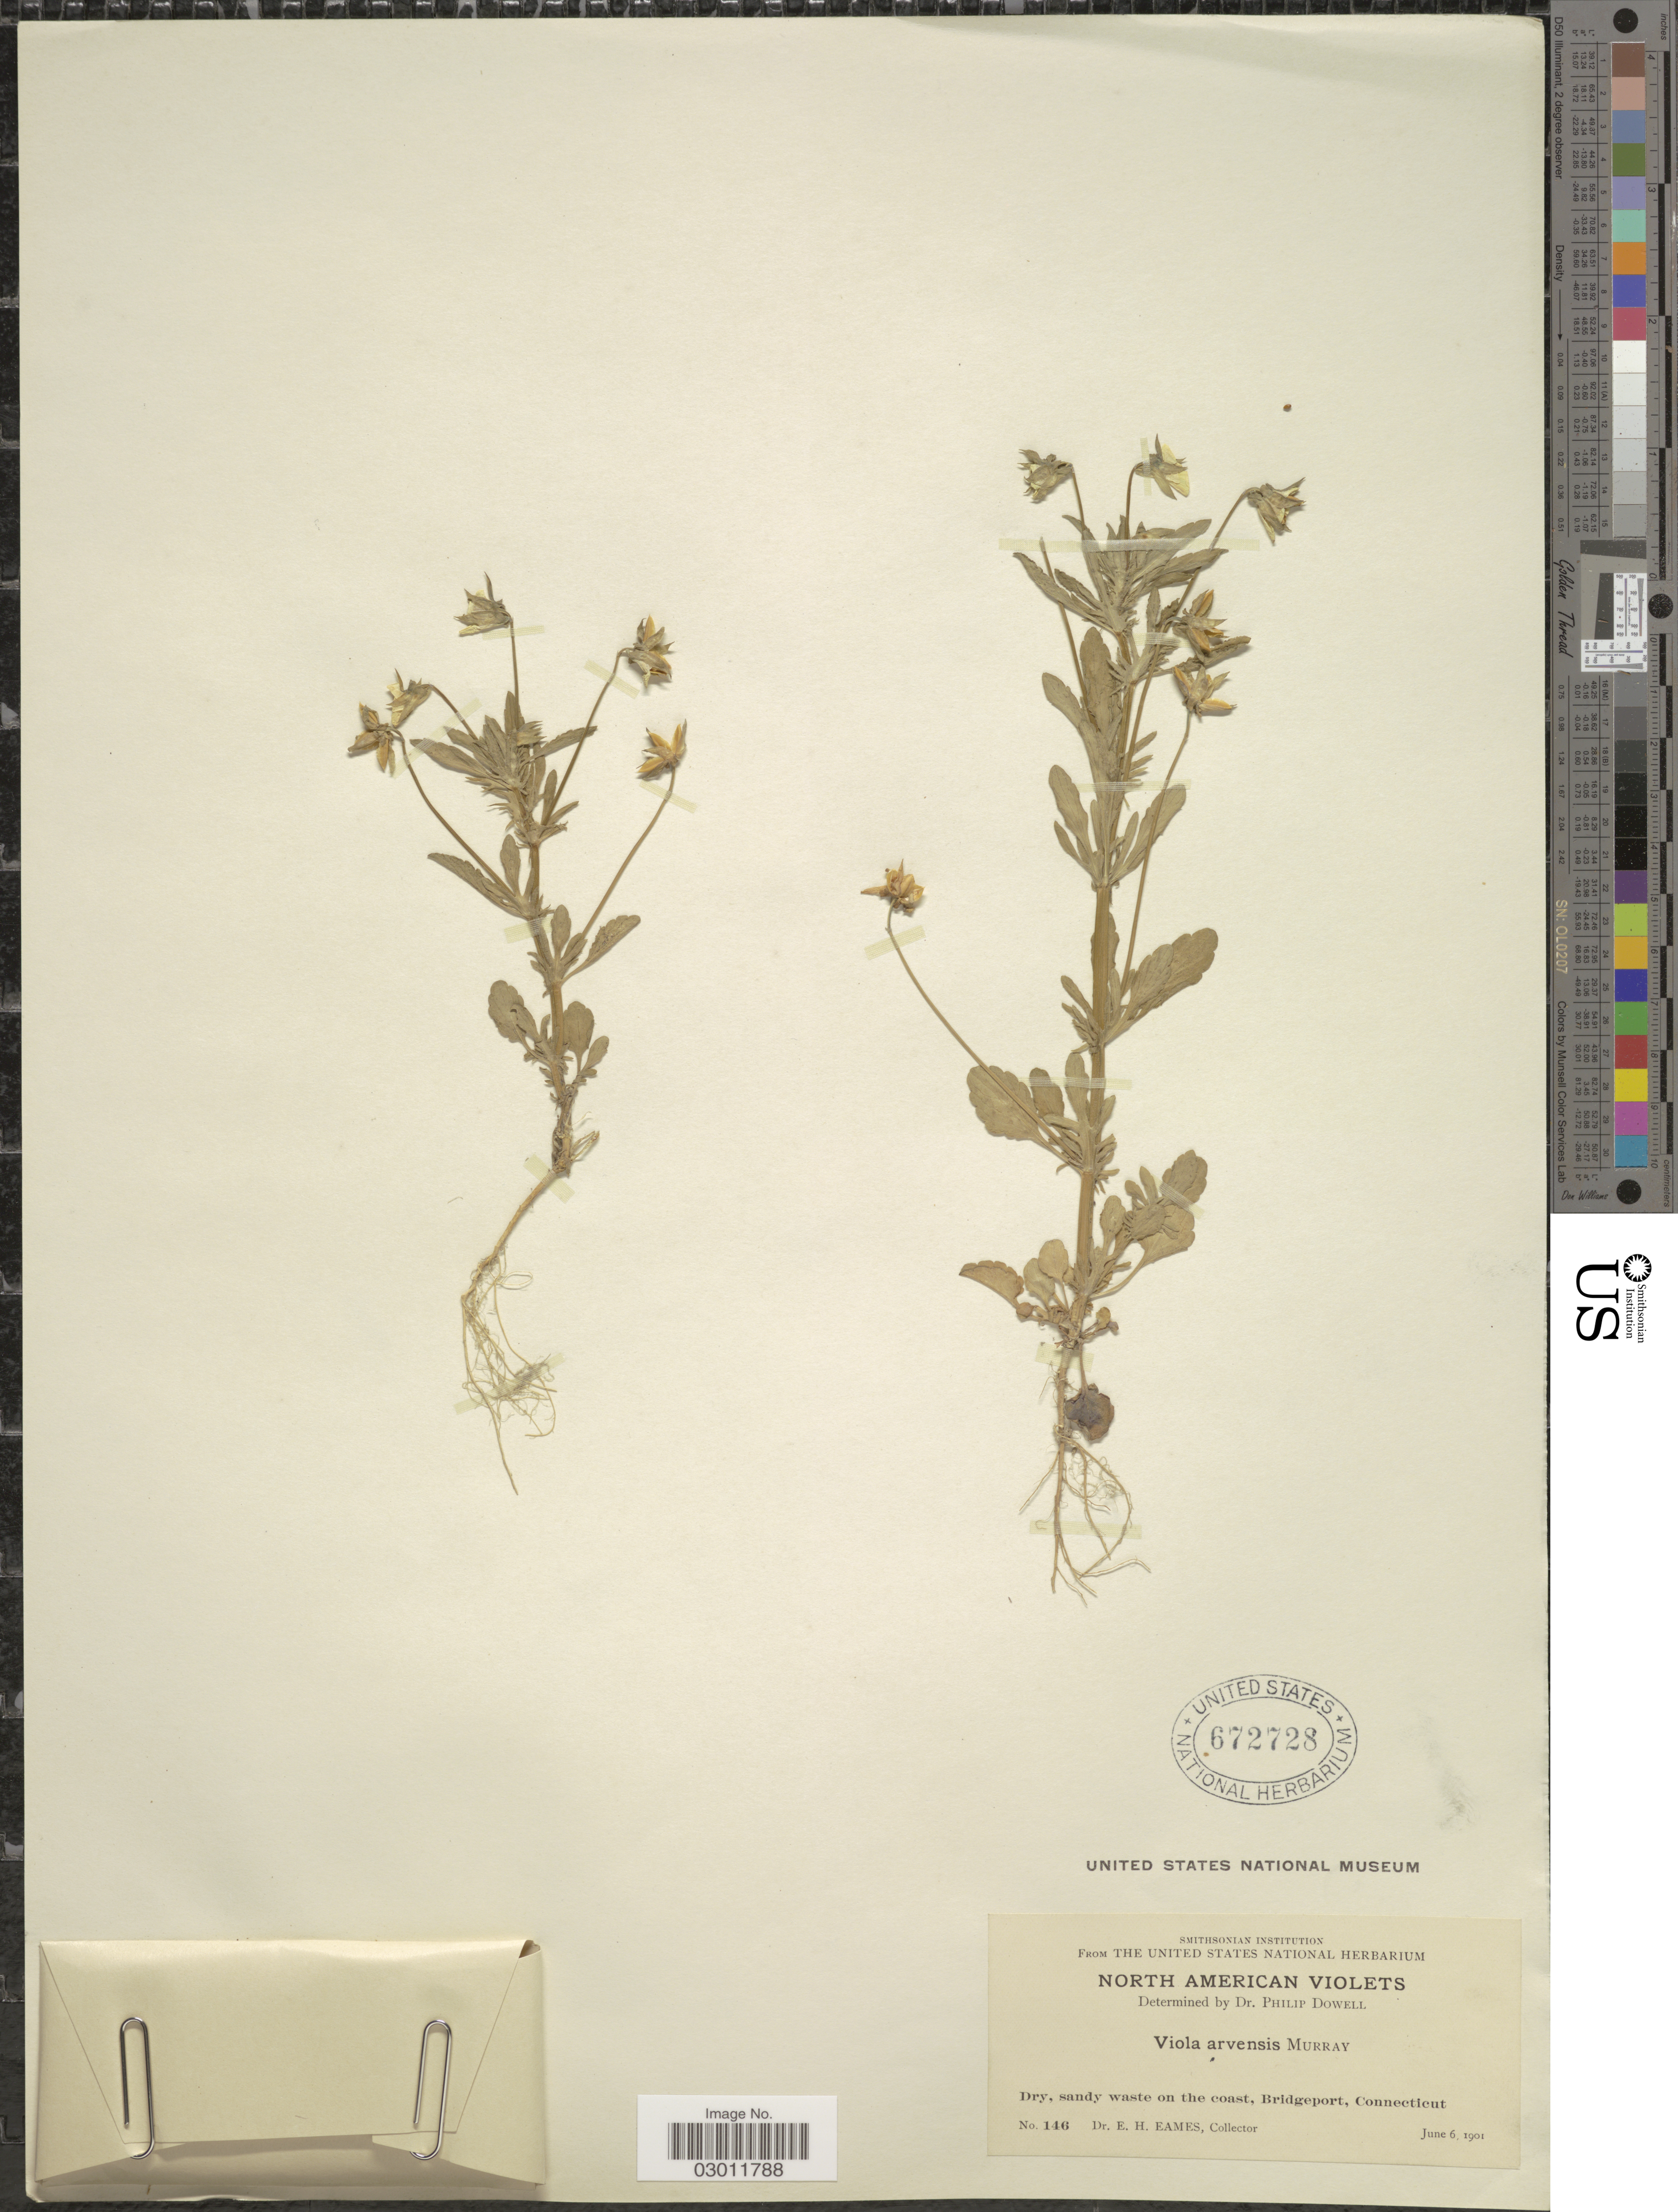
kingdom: Plantae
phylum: Tracheophyta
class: Magnoliopsida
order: Malpighiales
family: Violaceae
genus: Viola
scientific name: Viola arvensis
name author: Murray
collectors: E. H. Eames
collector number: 146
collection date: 1901-06-06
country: United States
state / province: Connecticut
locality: Bridgeport.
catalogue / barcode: US 672728